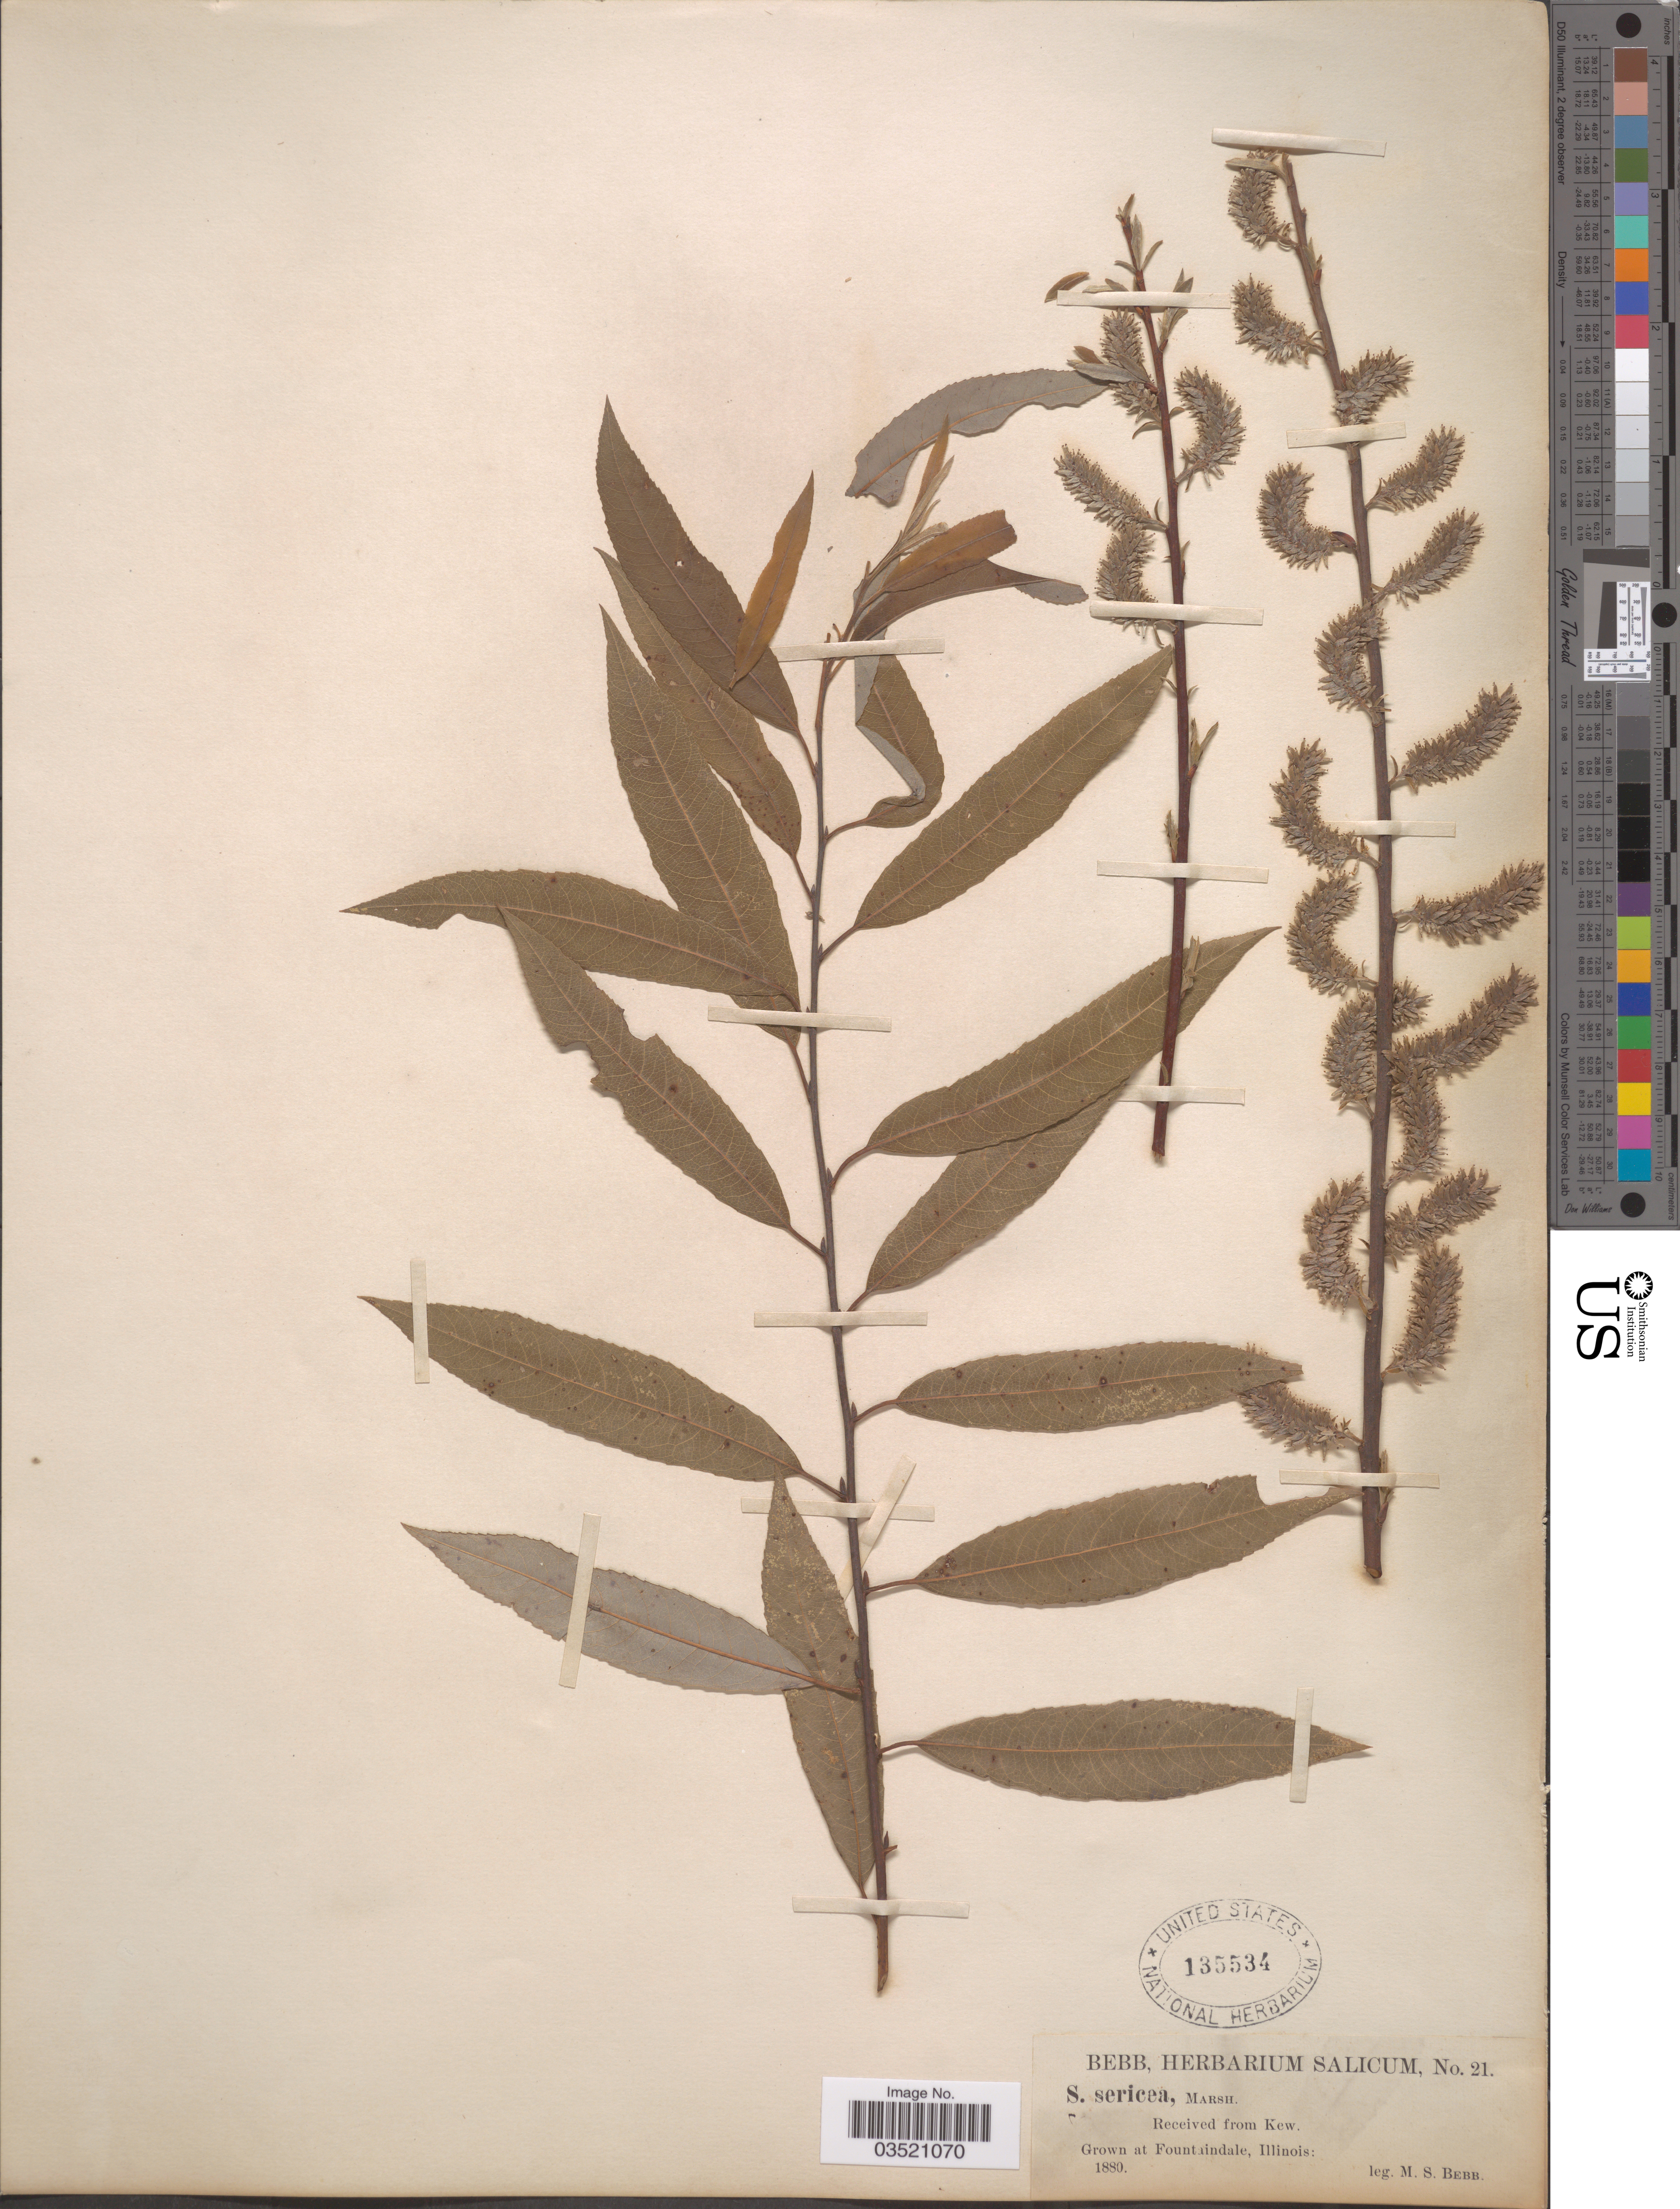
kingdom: Plantae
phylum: Tracheophyta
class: Magnoliopsida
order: Malpighiales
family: Salicaceae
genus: Salix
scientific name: Salix sericea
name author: Marshall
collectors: M. Bebb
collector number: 21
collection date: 1880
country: United States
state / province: Illinois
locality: Fountaindale.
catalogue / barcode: US 135534